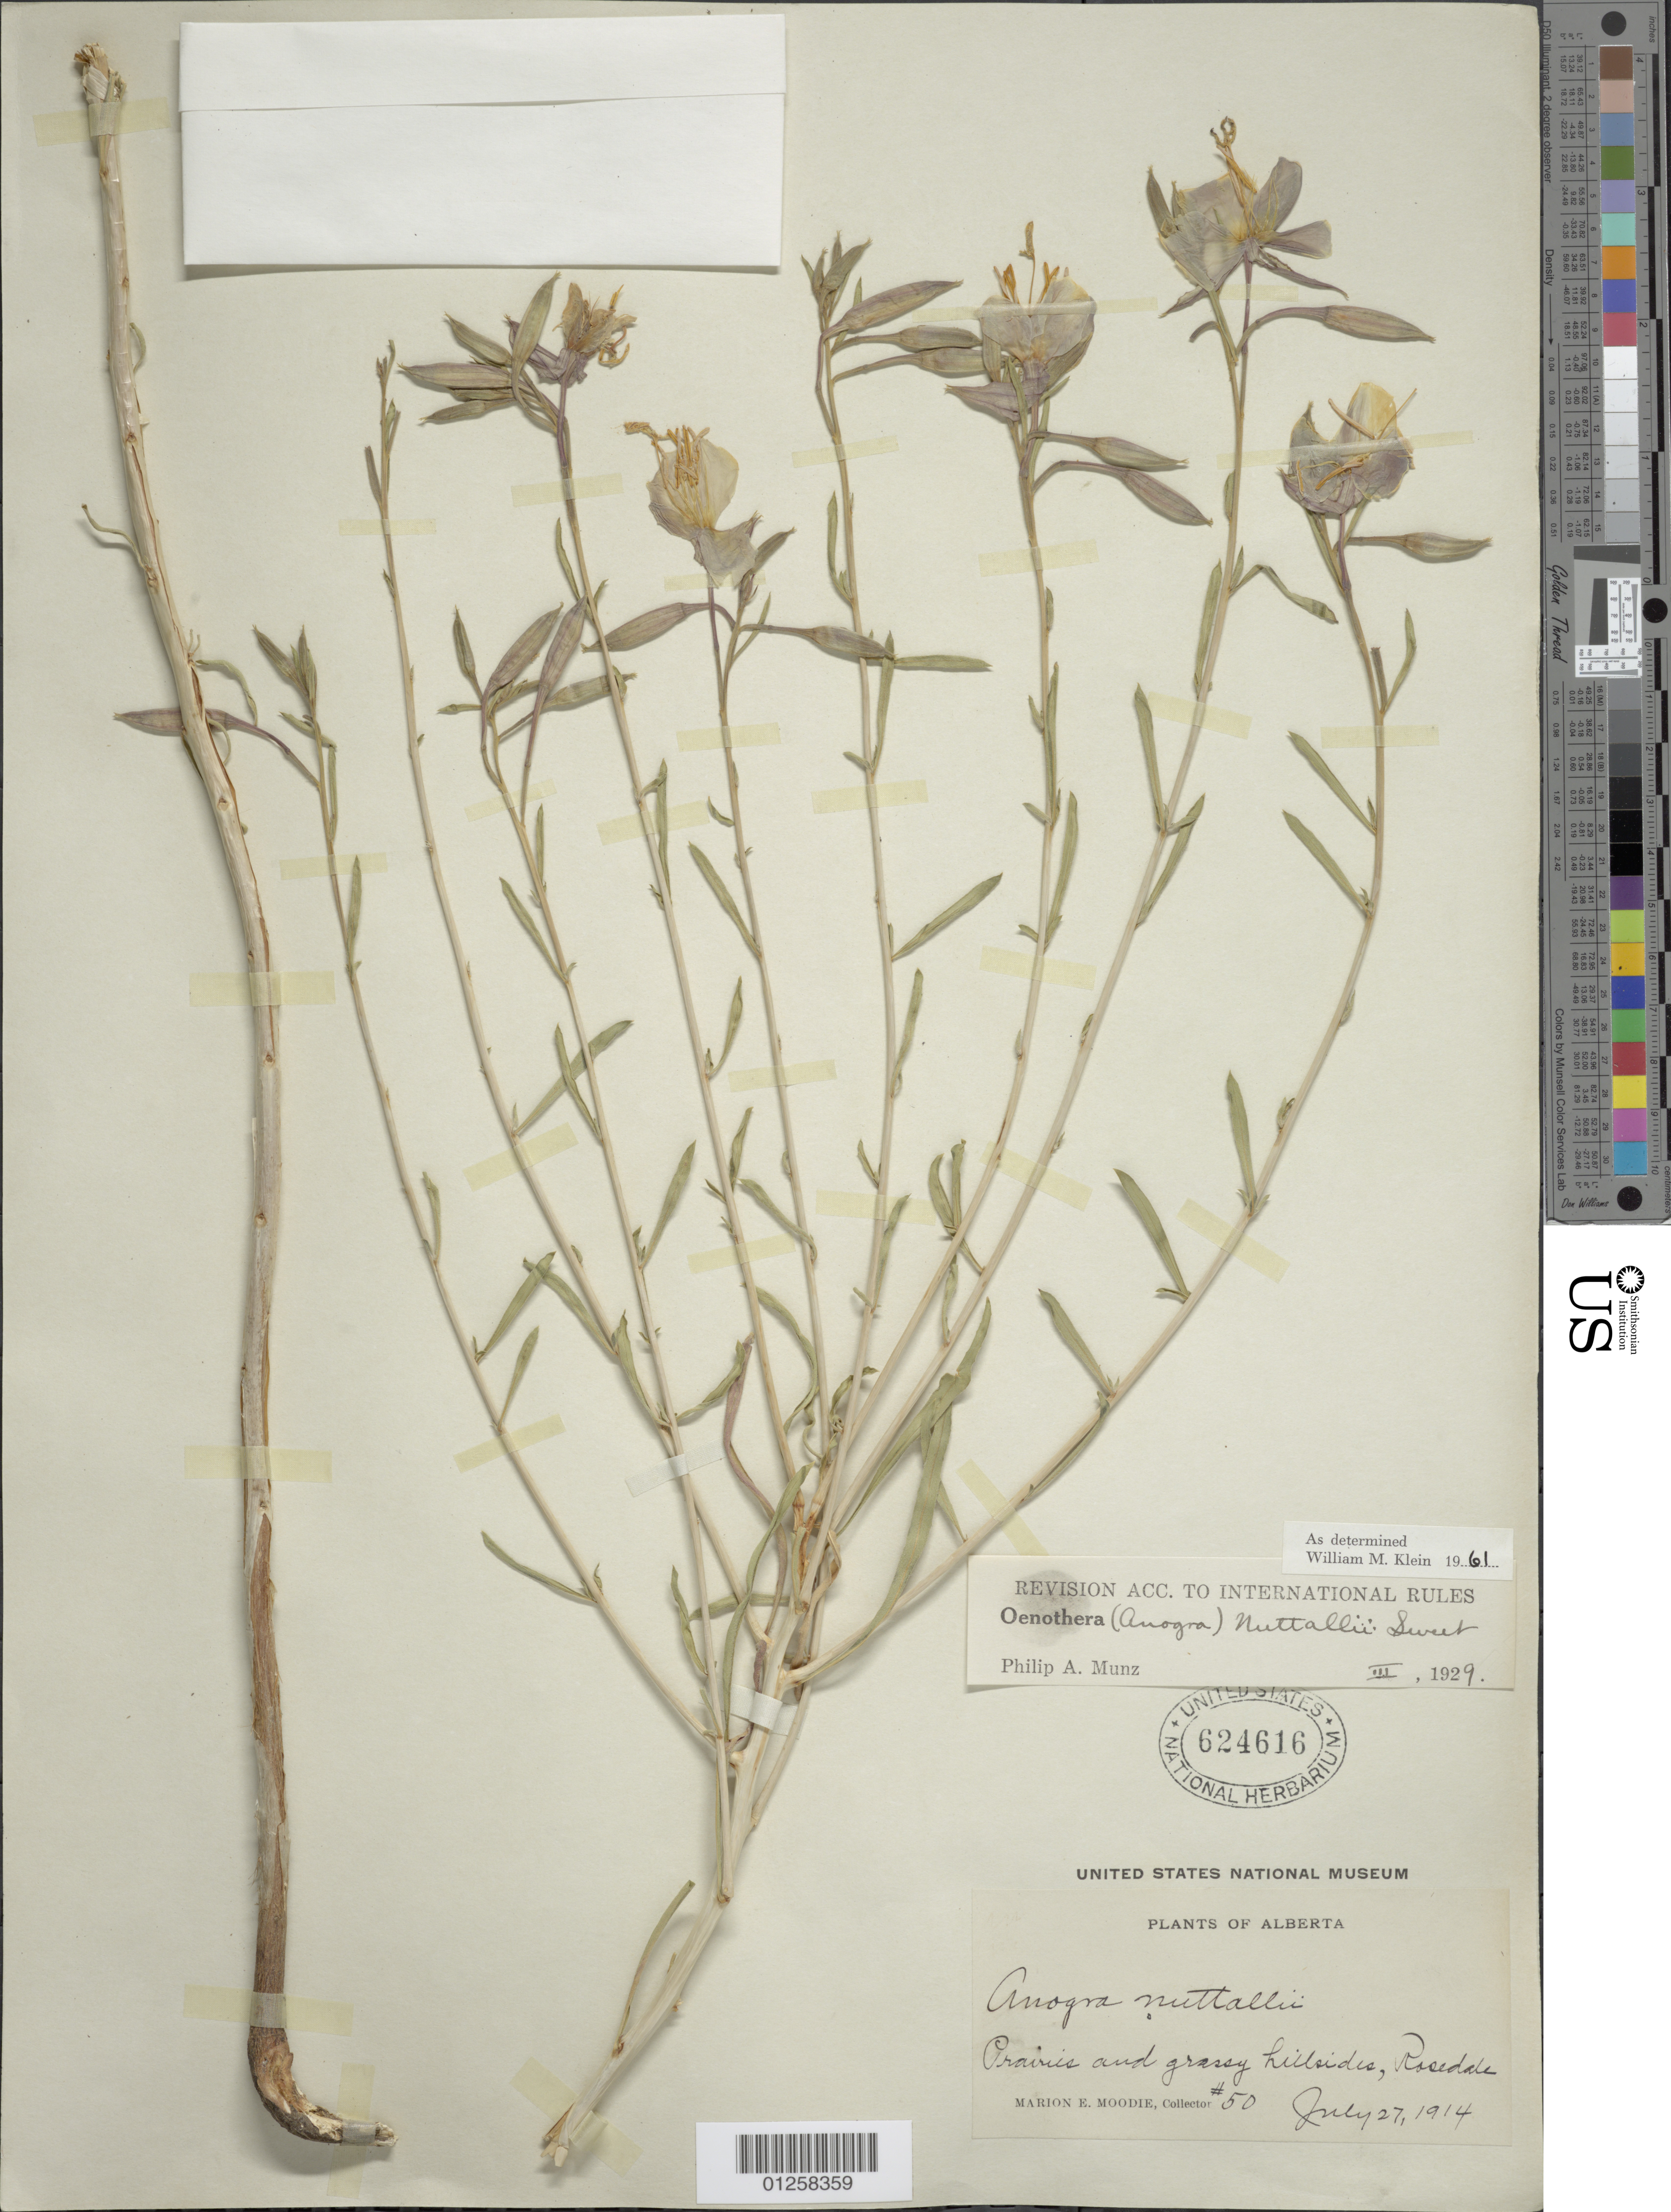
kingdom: Plantae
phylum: Tracheophyta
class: Magnoliopsida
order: Myrtales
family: Onagraceae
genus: Oenothera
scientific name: Oenothera nuttallii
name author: Sweet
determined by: Klein, W. M.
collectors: M. E. Moodie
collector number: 50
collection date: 1914-07-27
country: Canada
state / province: Alberta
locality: Rosedale.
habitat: Prairies and grassy hillsides.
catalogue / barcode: US 624616